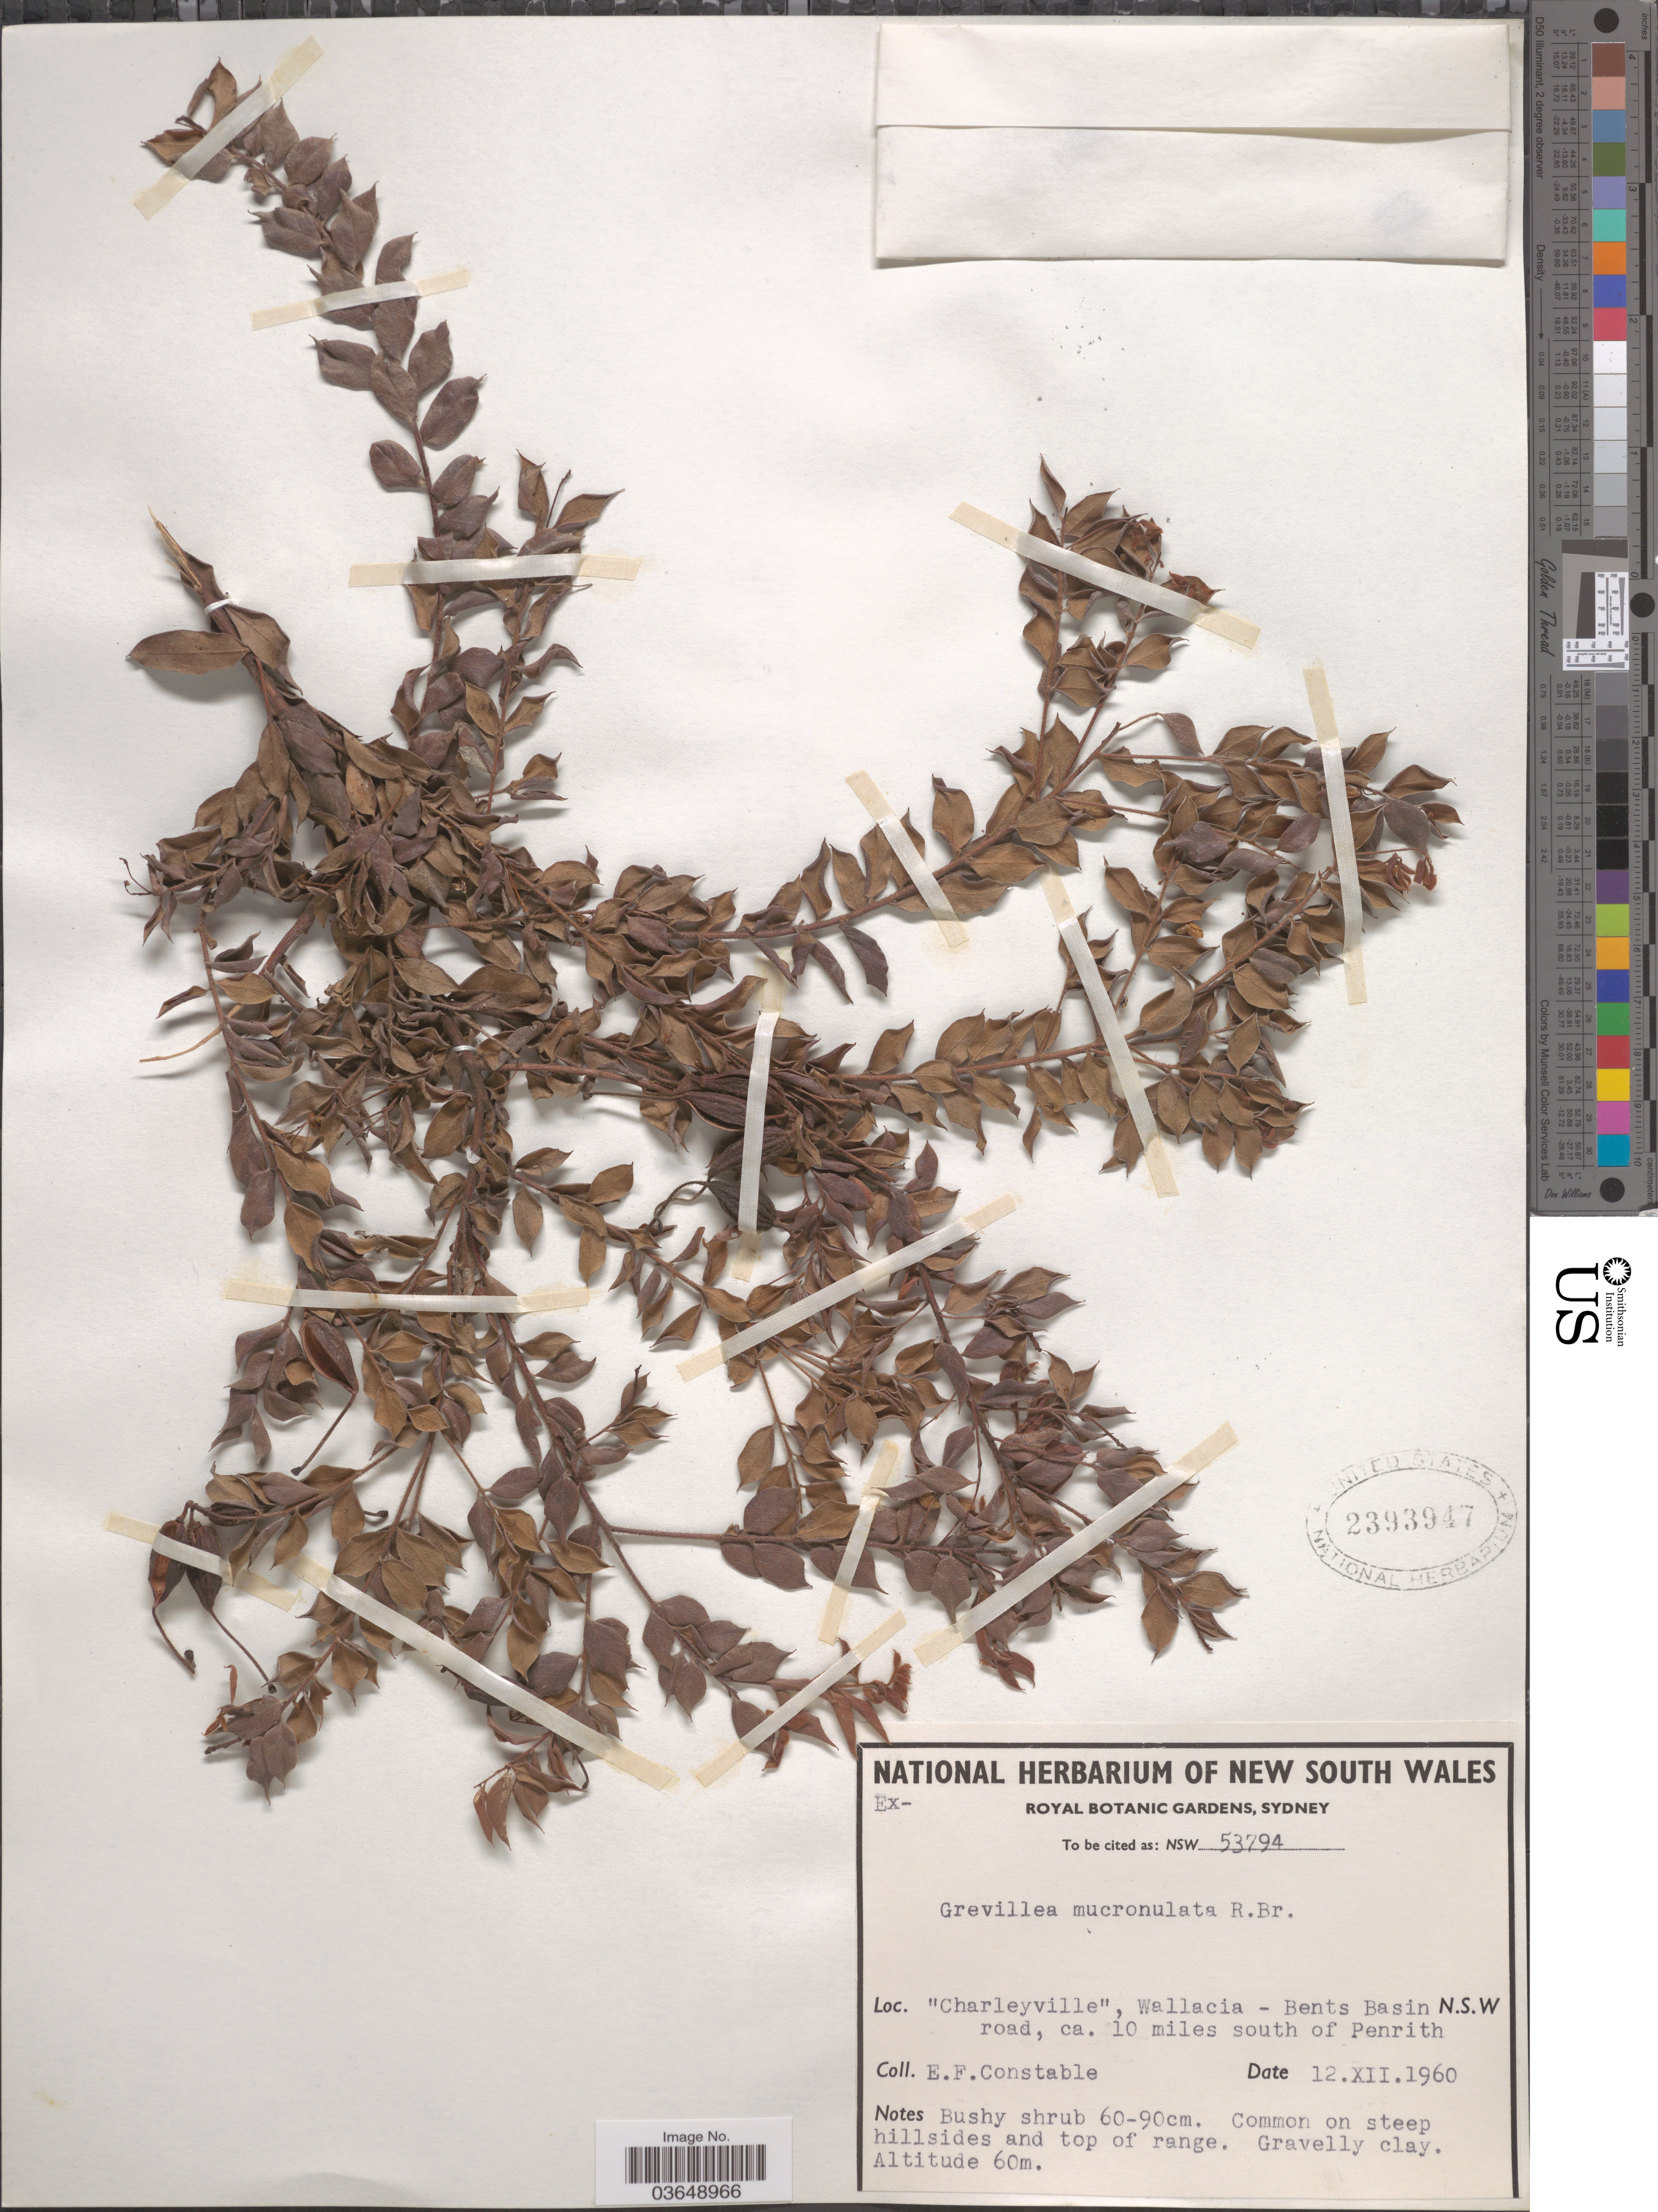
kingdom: Plantae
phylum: Tracheophyta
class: Magnoliopsida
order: Proteales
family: Proteaceae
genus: Grevillea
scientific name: Grevillea mucronulata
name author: R. Br.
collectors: E. F. Constable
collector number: NSW53794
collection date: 1960-12-12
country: Australia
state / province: New South Wales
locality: Charleyville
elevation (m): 60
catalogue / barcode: US 2393947